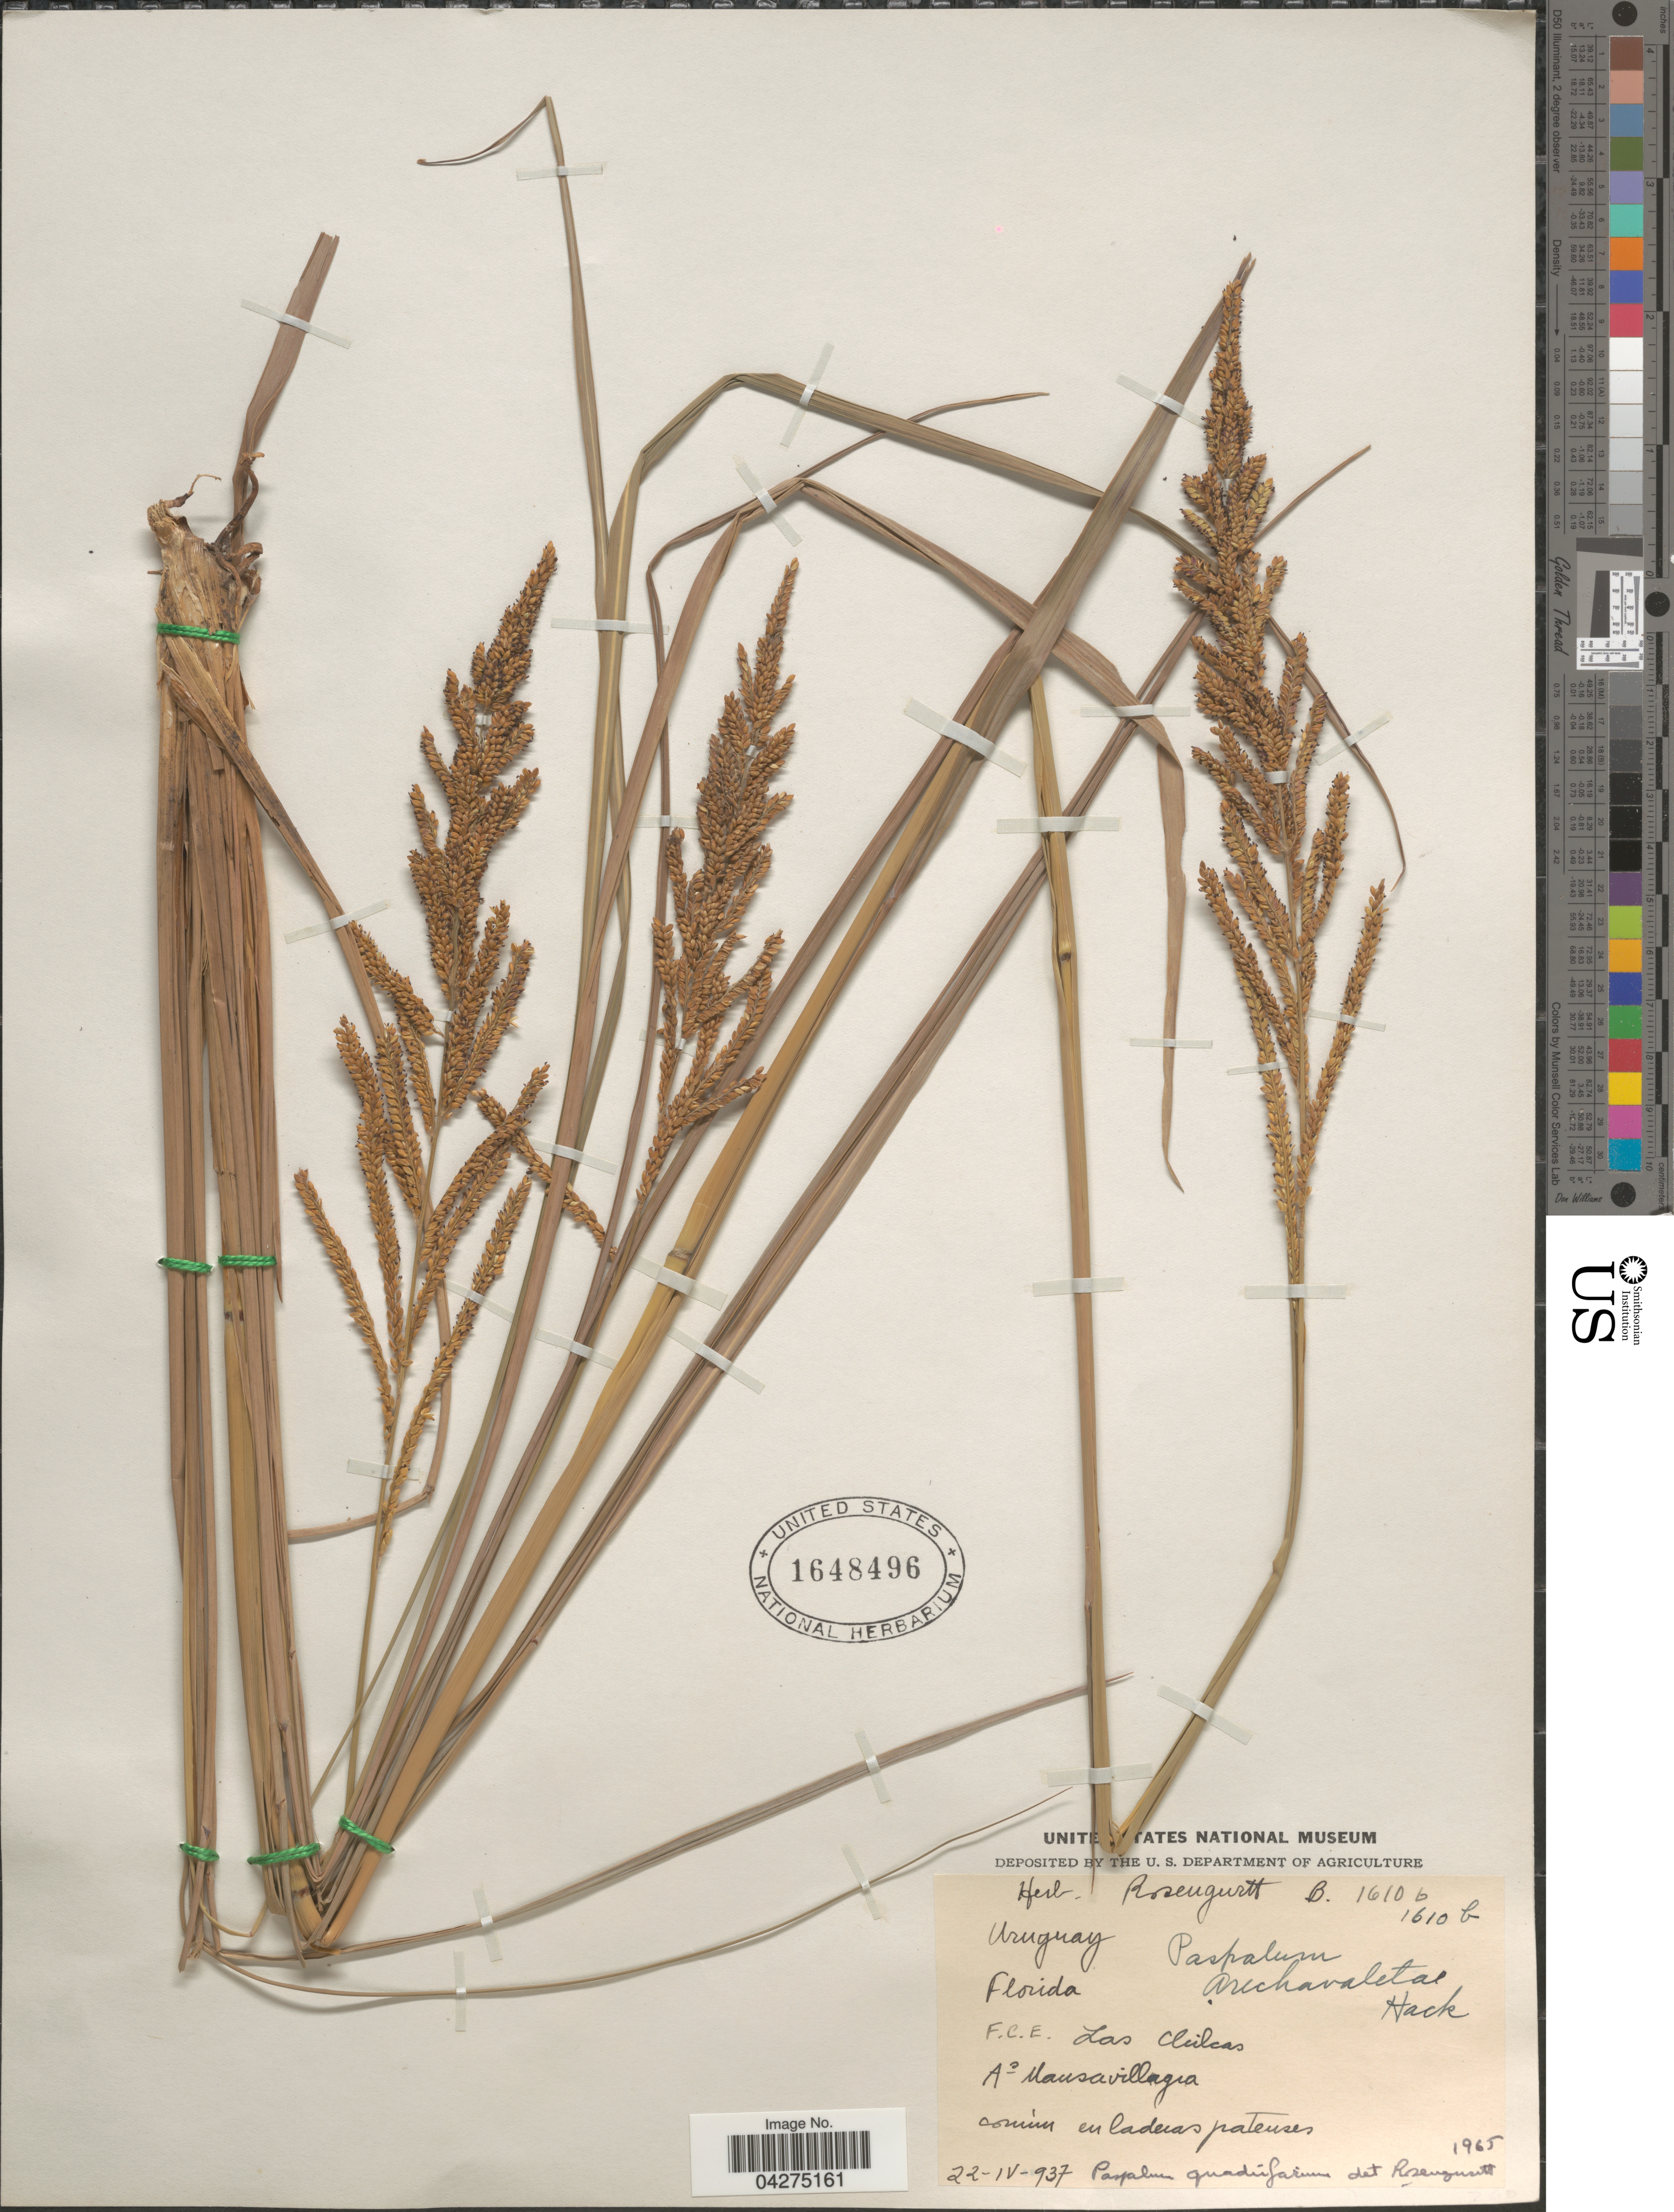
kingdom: Plantae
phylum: Tracheophyta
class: Liliopsida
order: Poales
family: Poaceae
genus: Paspalum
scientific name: Paspalum quadrifarium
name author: Lam.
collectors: ex herb. Rosengurtt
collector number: B1610b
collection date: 1937-04-22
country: Uruguay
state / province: Florida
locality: F.C.E. Las Chilcas. A° Mansavillagra.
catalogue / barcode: US 1648496